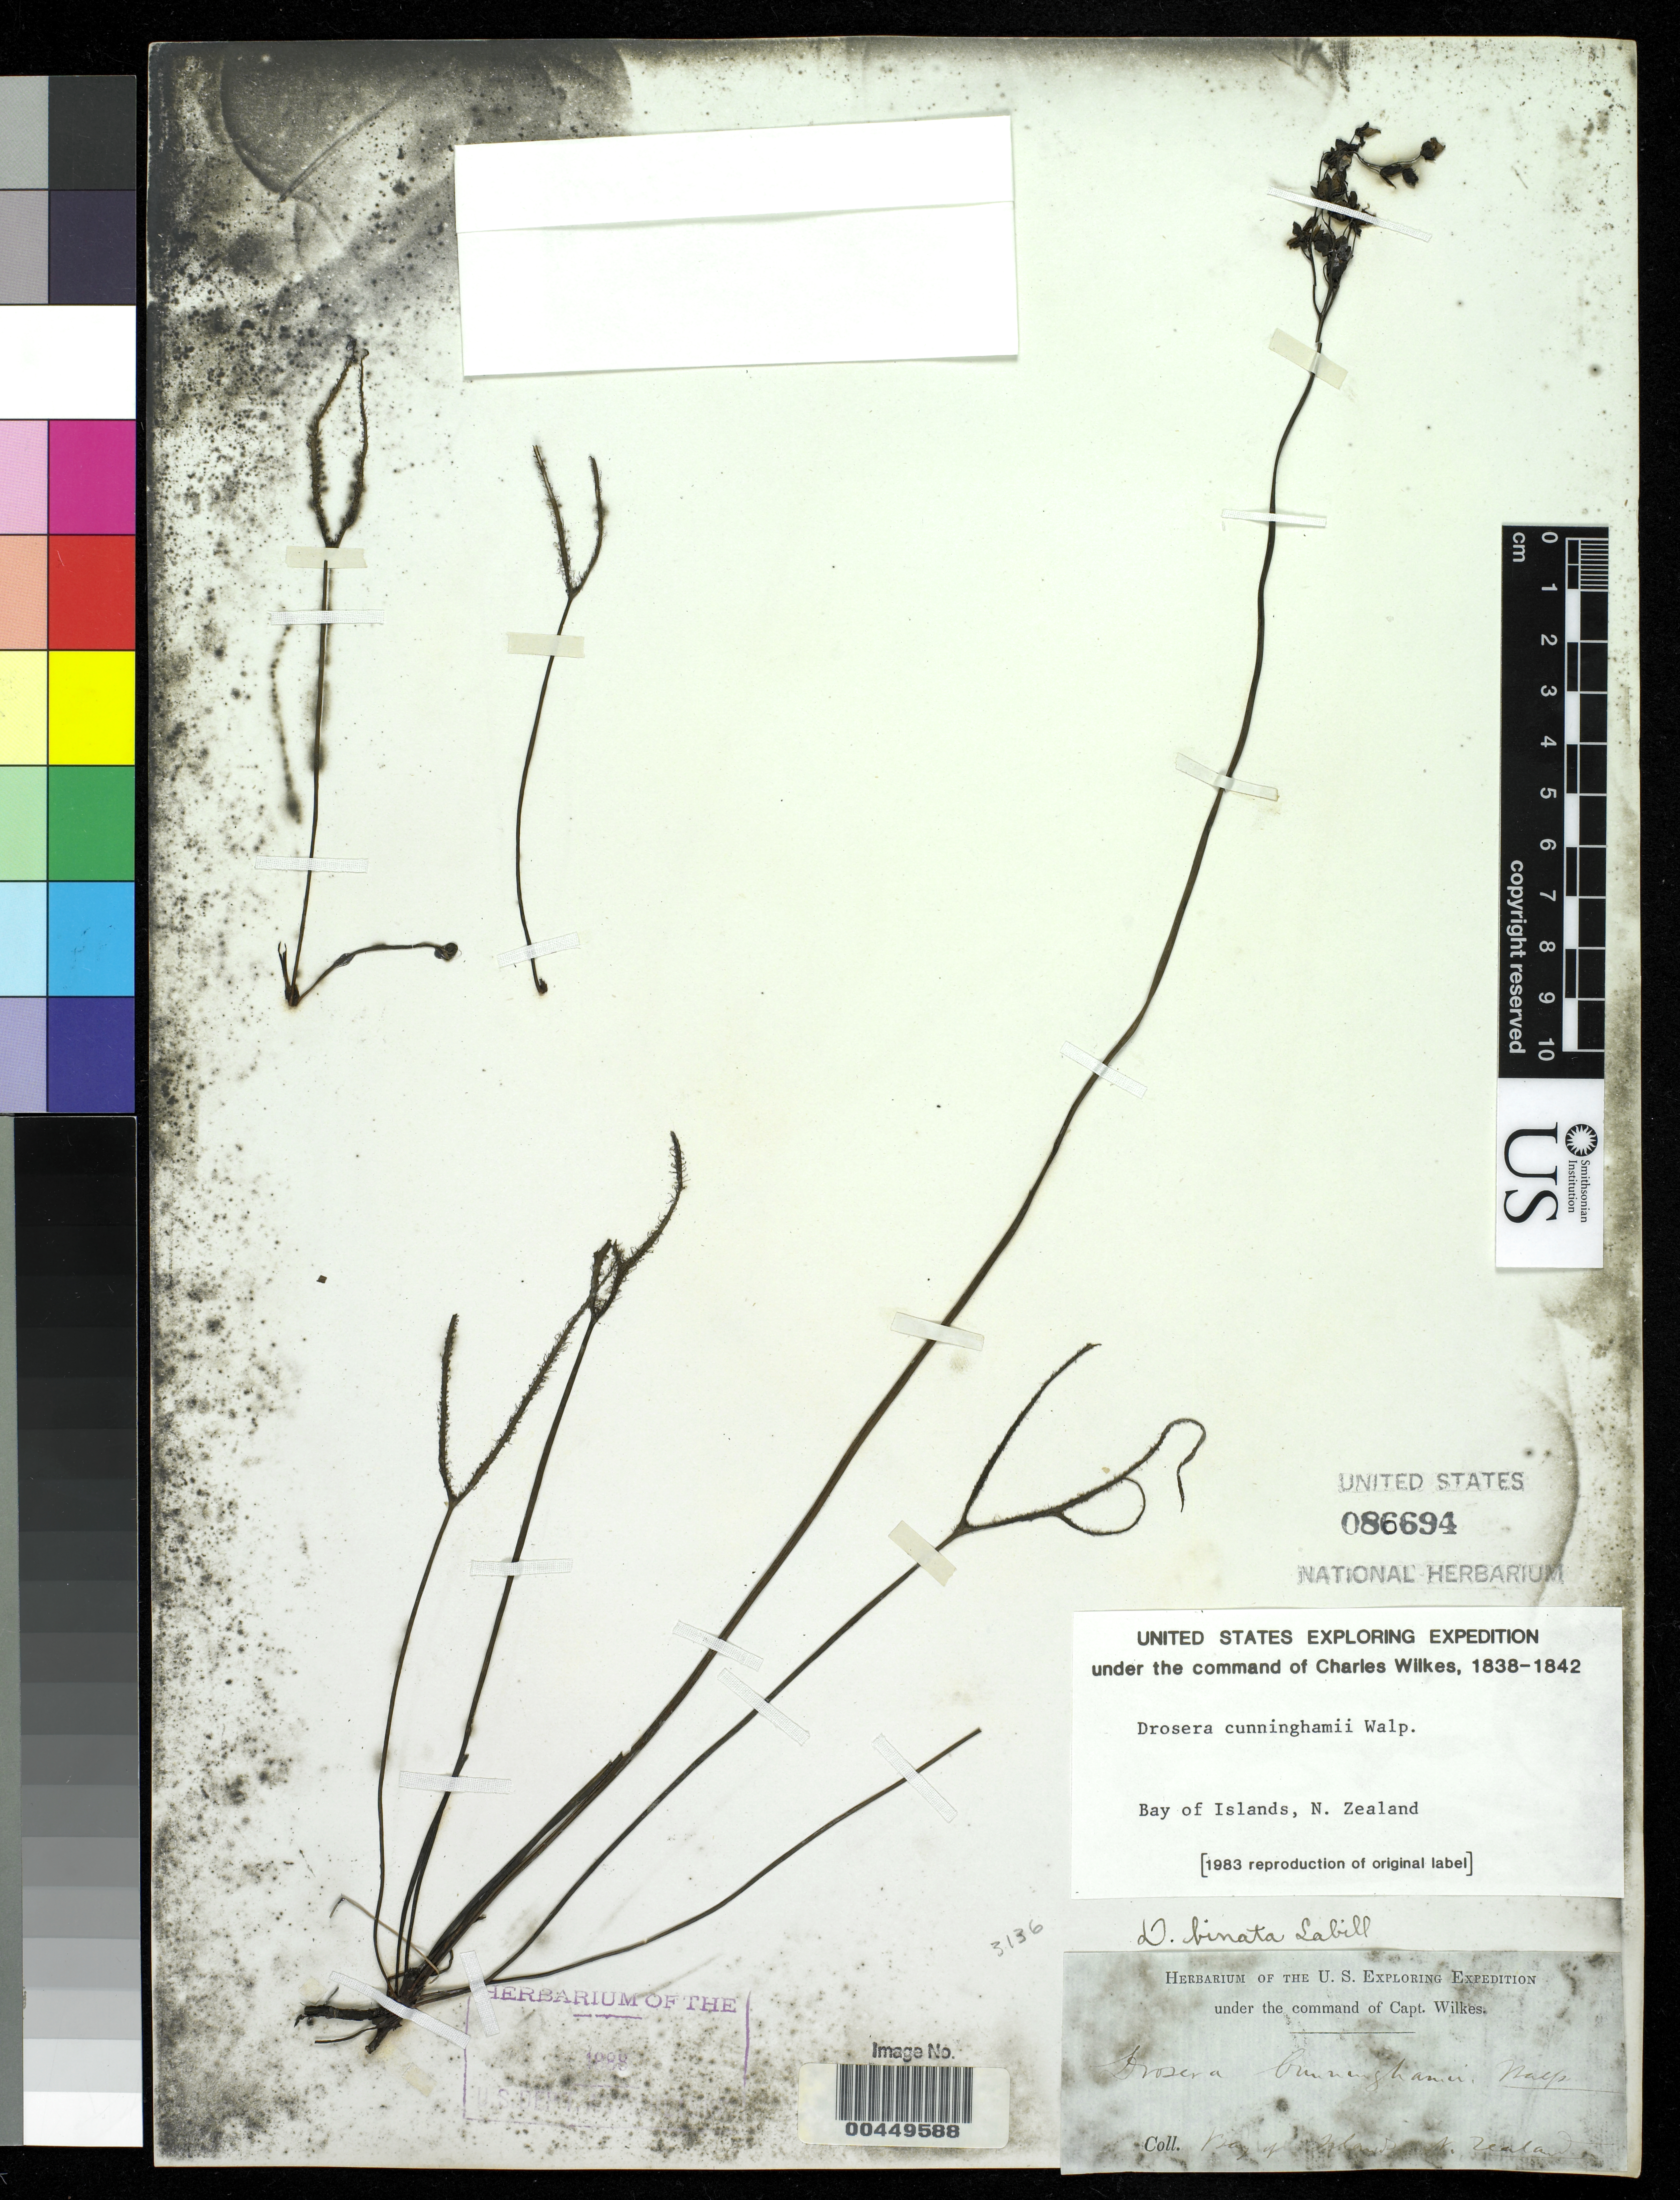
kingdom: Plantae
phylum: Tracheophyta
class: Magnoliopsida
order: Caryophyllales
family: Droseraceae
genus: Drosera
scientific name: Drosera binata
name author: Labill.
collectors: Wilkes Explor. Exped.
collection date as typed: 1838 to -- --- 1842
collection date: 1838/1842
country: New Zealand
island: North Island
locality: Bay of Islands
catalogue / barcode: US 86694